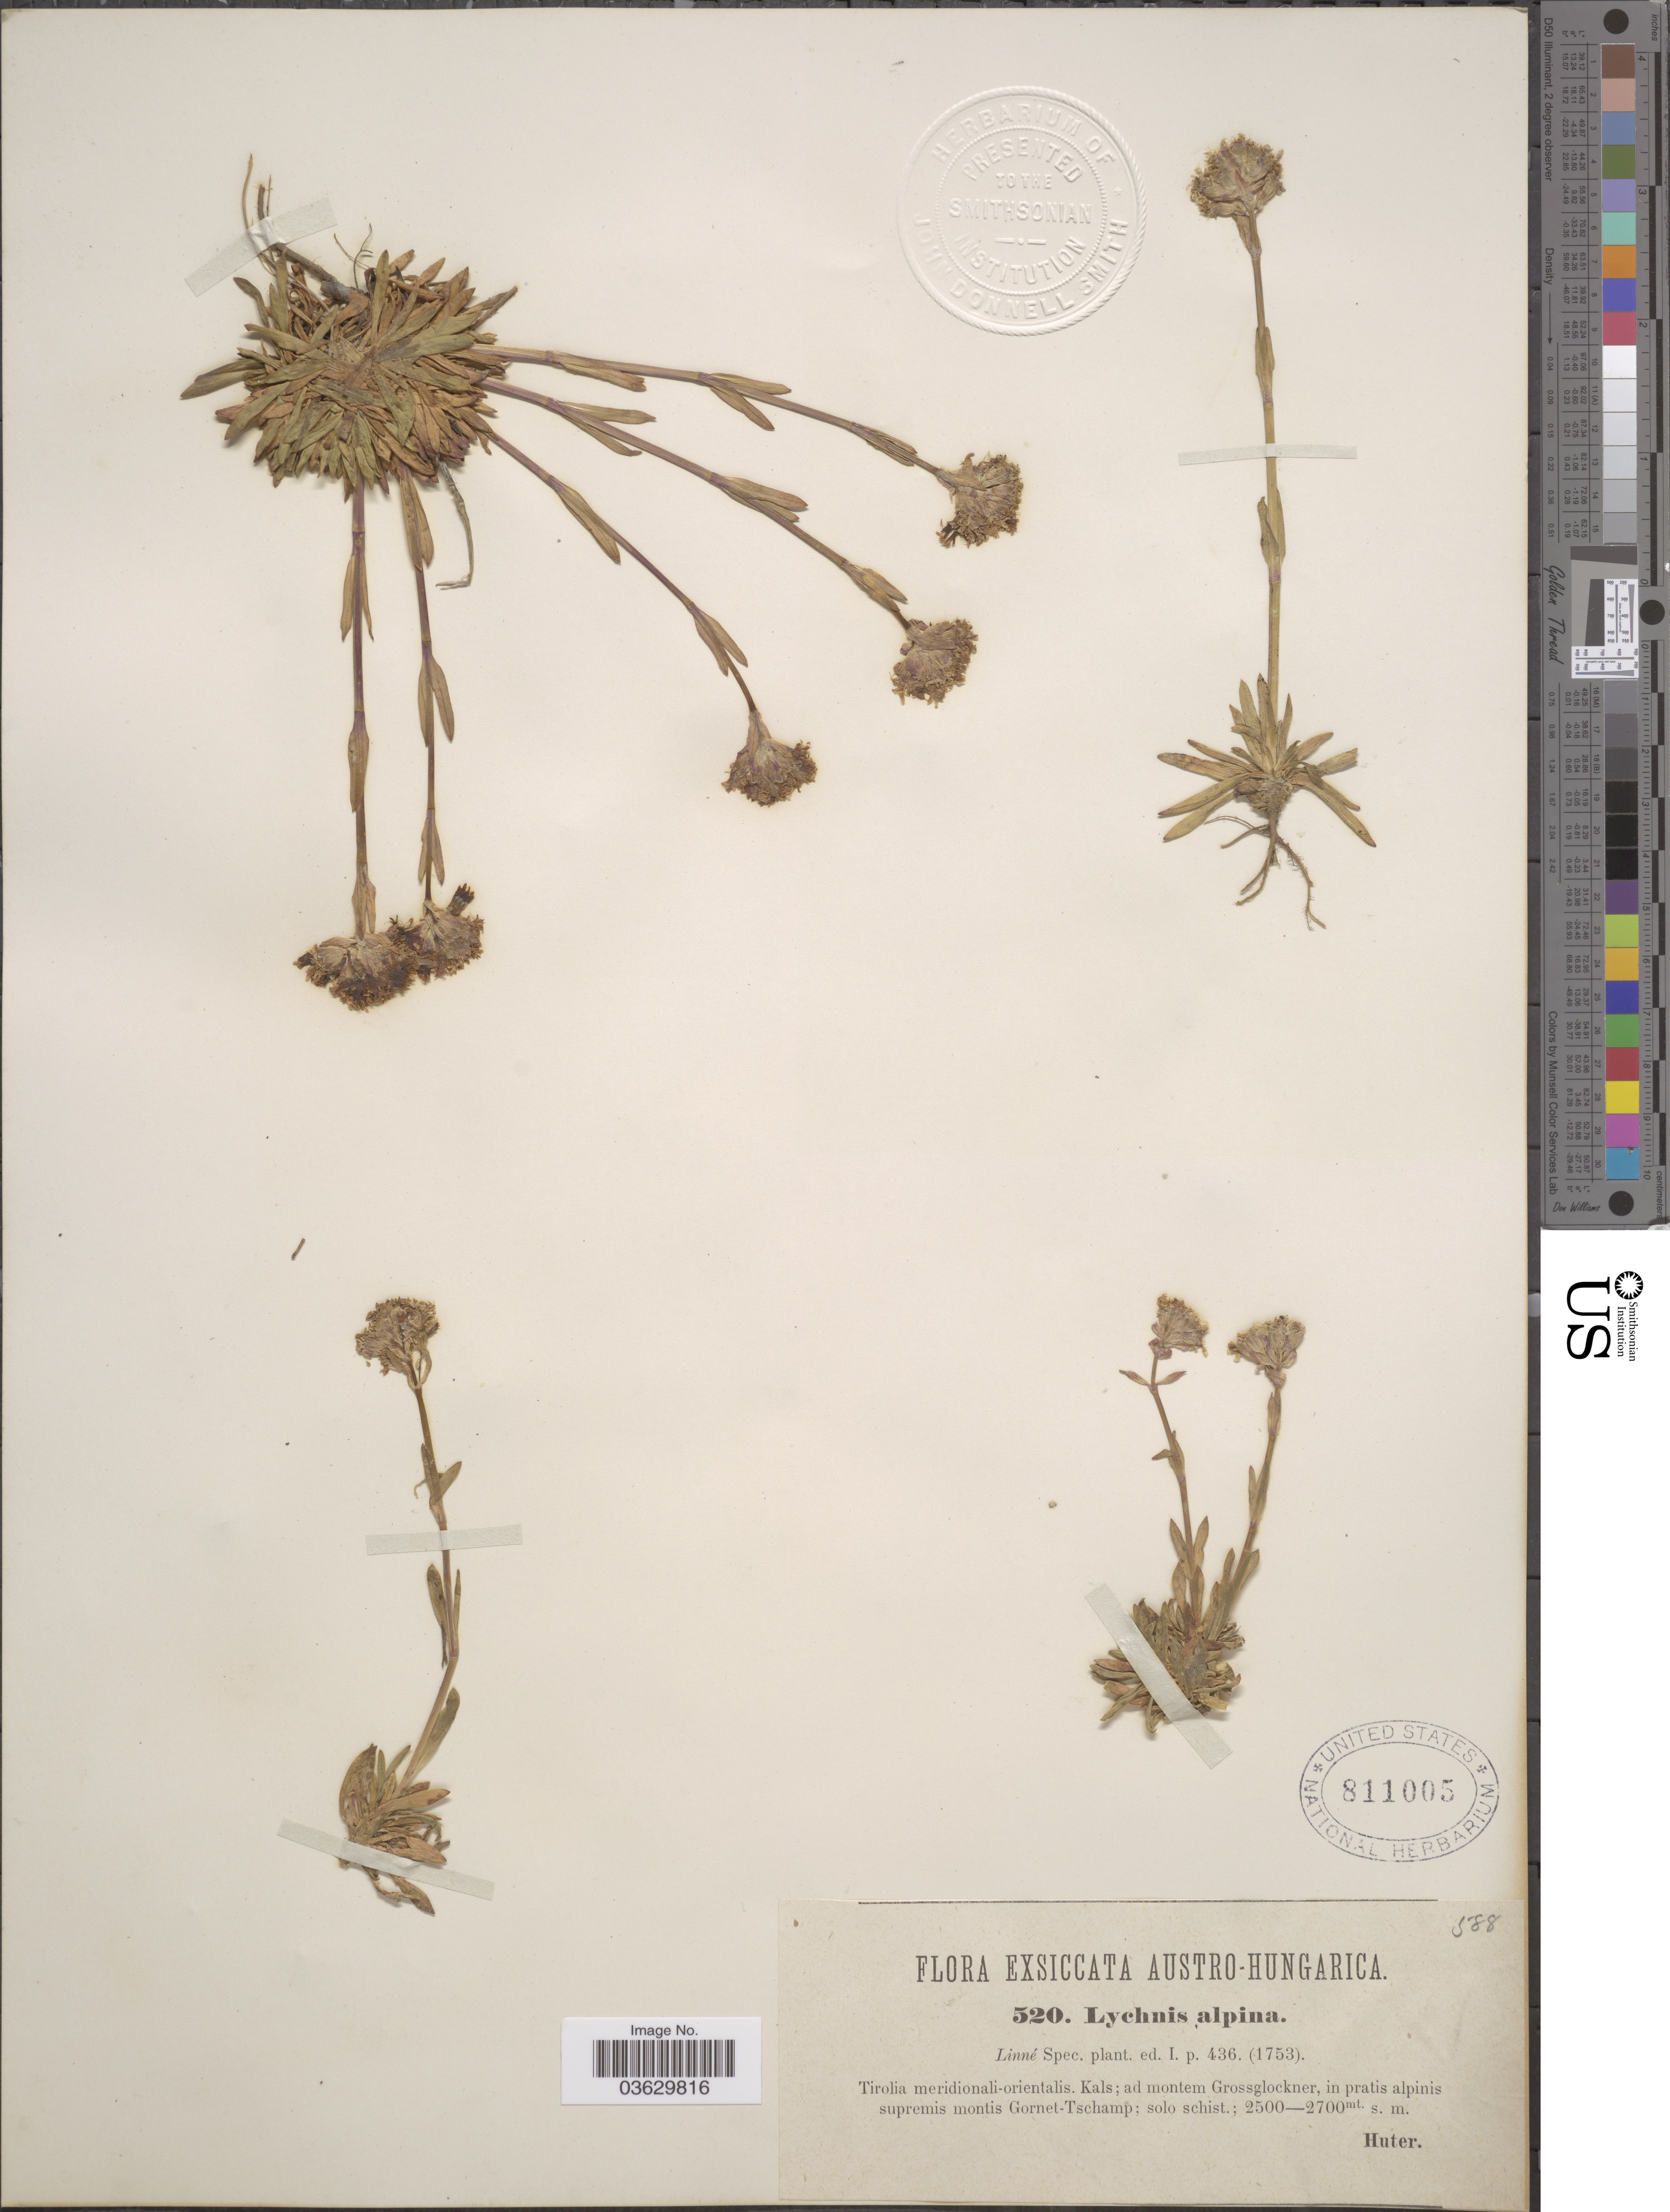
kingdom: Plantae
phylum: Tracheophyta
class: Magnoliopsida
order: Caryophyllales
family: Caryophyllaceae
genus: Viscaria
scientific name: Viscaria alpina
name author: (L.) G. Don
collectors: -. Huter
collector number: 520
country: Austria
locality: Austro-Hungarica. Tirolia meridionali-orientalis. Kals; ad montem Grossglockner, in pratis alpinis supremis montis Gornet-Tschamp; solo schist.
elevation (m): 2500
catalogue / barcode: US 811005